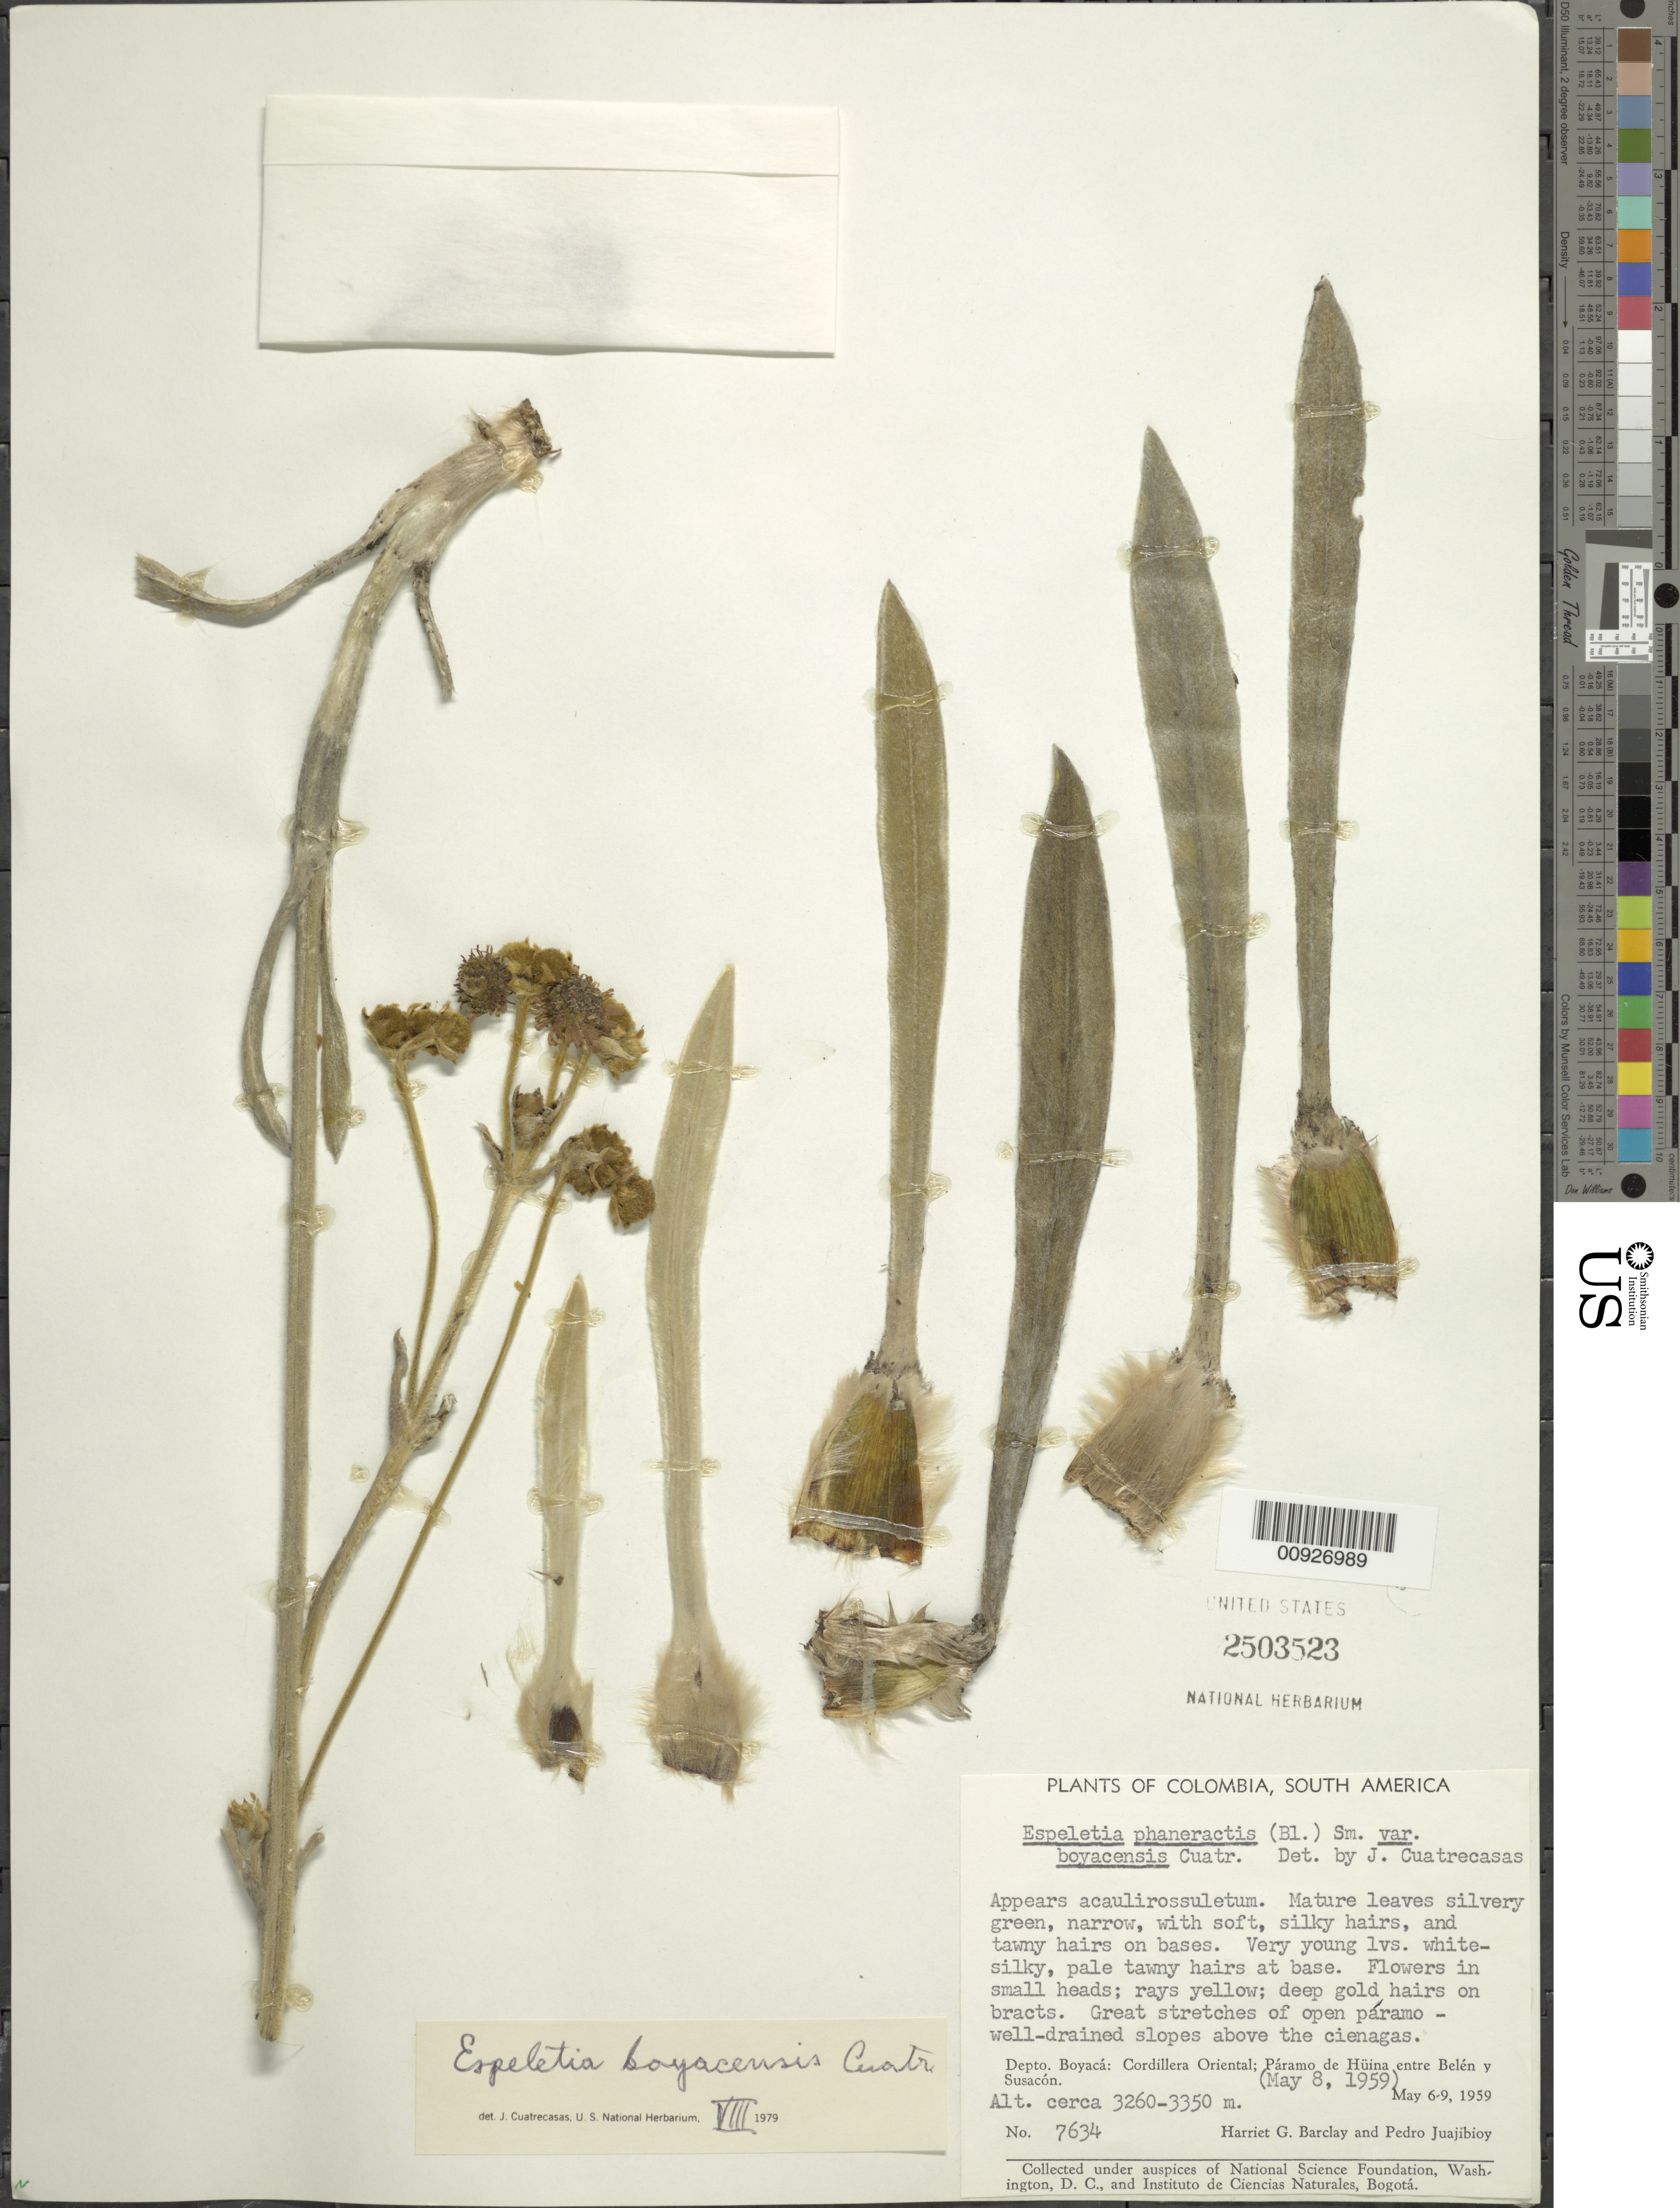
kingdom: Plantae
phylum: Tracheophyta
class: Magnoliopsida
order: Asterales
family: Asteraceae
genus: Espeletia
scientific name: Espeletia boyacensis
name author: Cuatrec.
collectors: H. G. Barclay & P. Juajibioy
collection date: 1959-05-08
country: Colombia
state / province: Boyacá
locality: Páramo de Hüinas. Cordillera Oriental; Páramo de Hüina entre Belén y Susacón. NE part of p. de Hüina, near P. de Guantiva.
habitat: Great stretches on open páramo - well-drained slopes above the cienagas.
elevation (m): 3260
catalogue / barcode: US 2503523